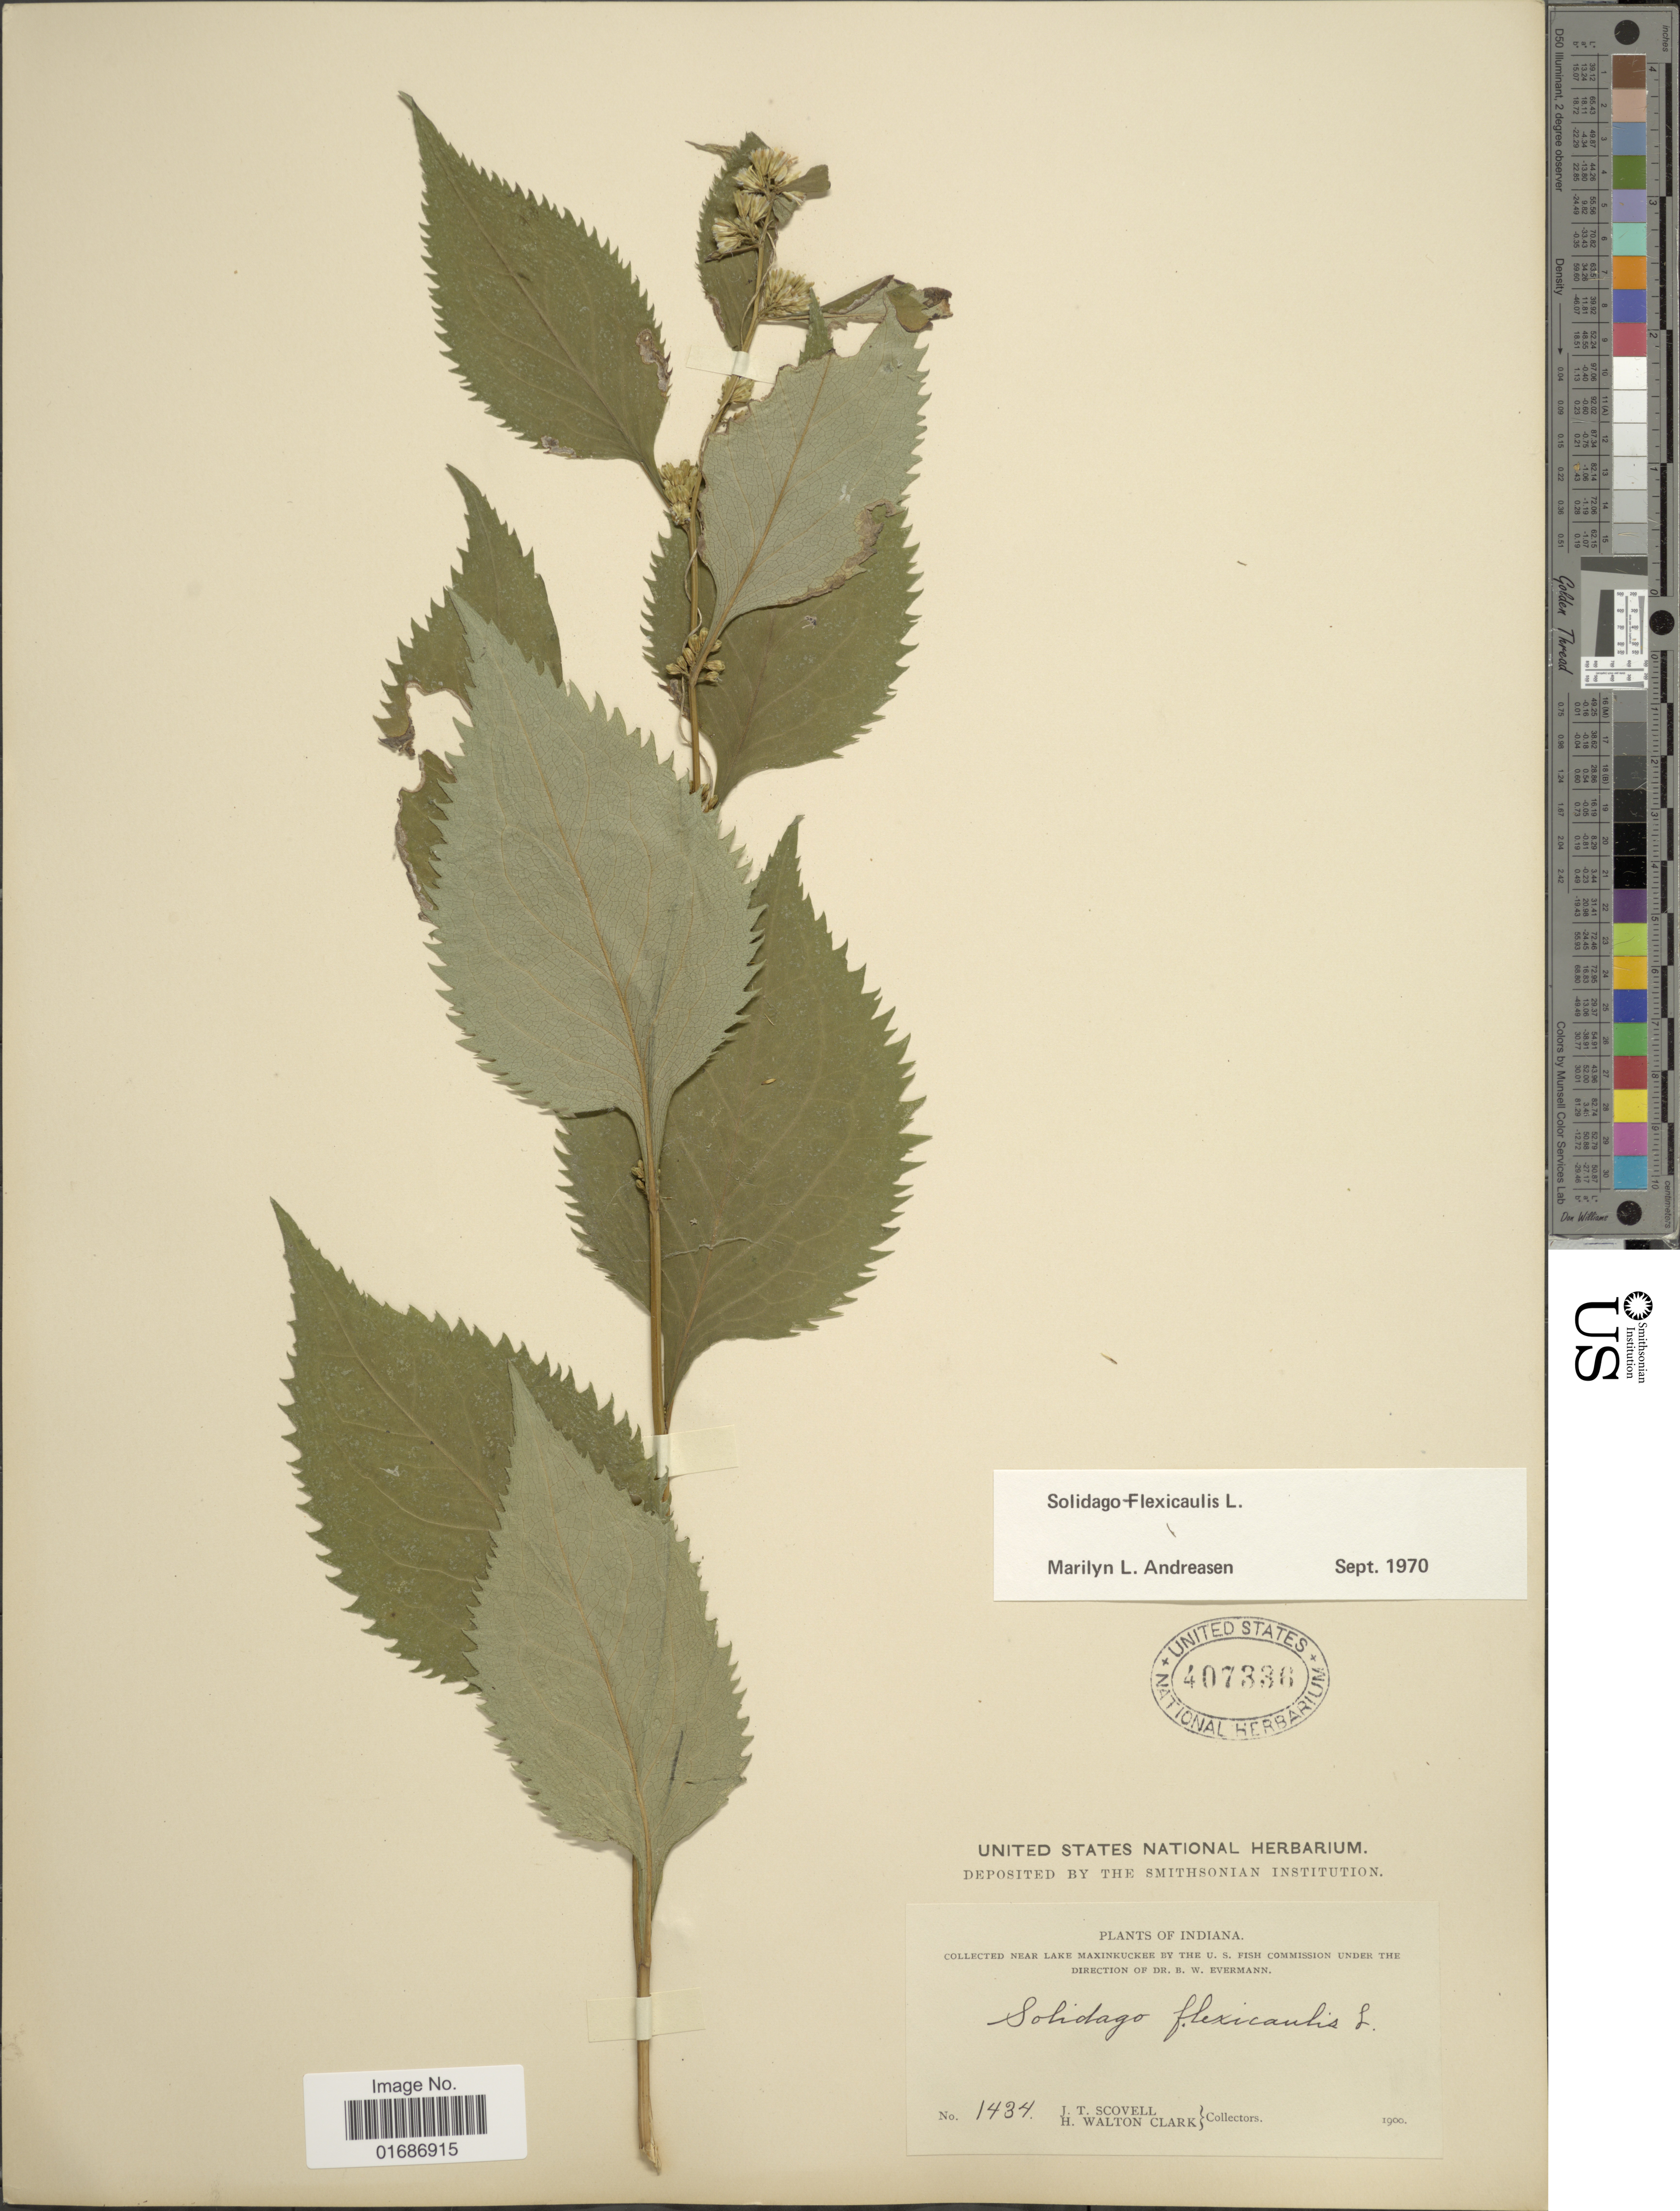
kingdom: Plantae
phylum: Tracheophyta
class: Magnoliopsida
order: Asterales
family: Asteraceae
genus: Solidago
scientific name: Solidago flexicaulis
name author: L.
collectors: J. T. Scovell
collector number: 1434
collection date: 1900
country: United States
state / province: Indiana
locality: Collected near Lake Maxinkucker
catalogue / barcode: US 407336